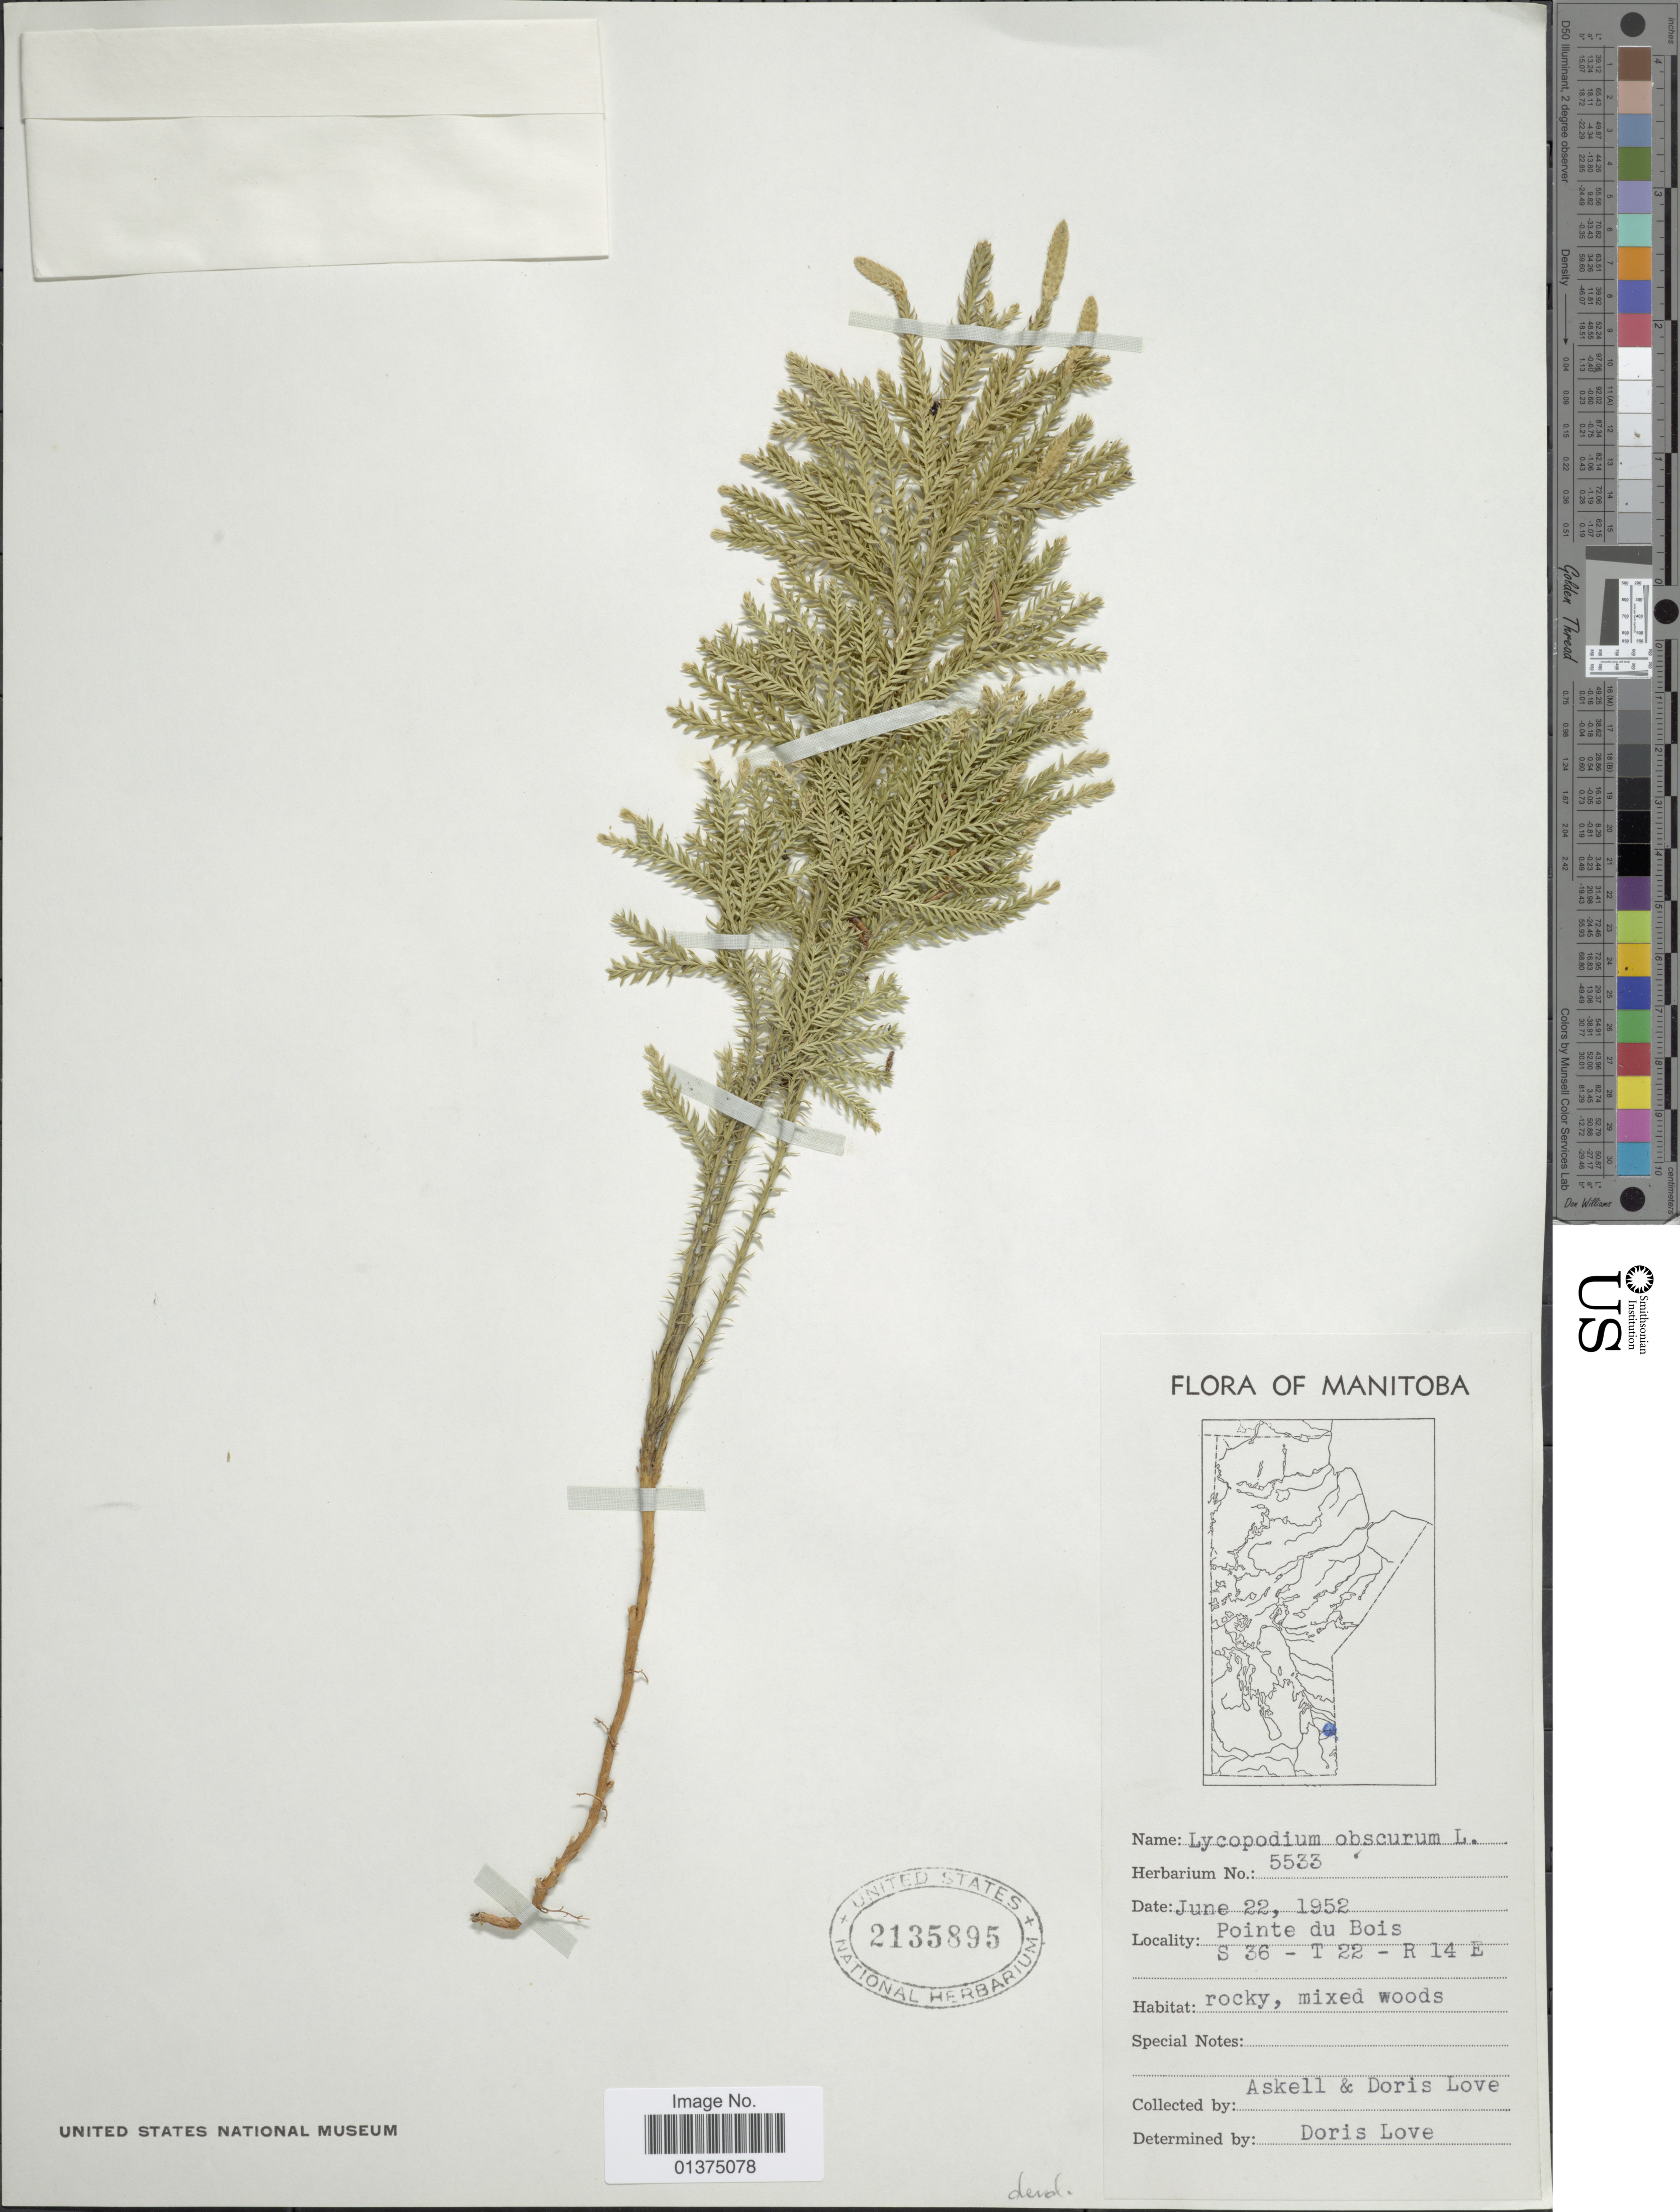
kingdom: Plantae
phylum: Tracheophyta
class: Lycopodiopsida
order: Lycopodiales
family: Lycopodiaceae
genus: Dendrolycopodium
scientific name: Dendrolycopodium dendroideum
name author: (Michx.) A. Haines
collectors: Á. Löve & D. Löve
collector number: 5533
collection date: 1952-06-22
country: Canada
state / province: Manitoba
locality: Pointe du Bois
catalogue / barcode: US 2135895